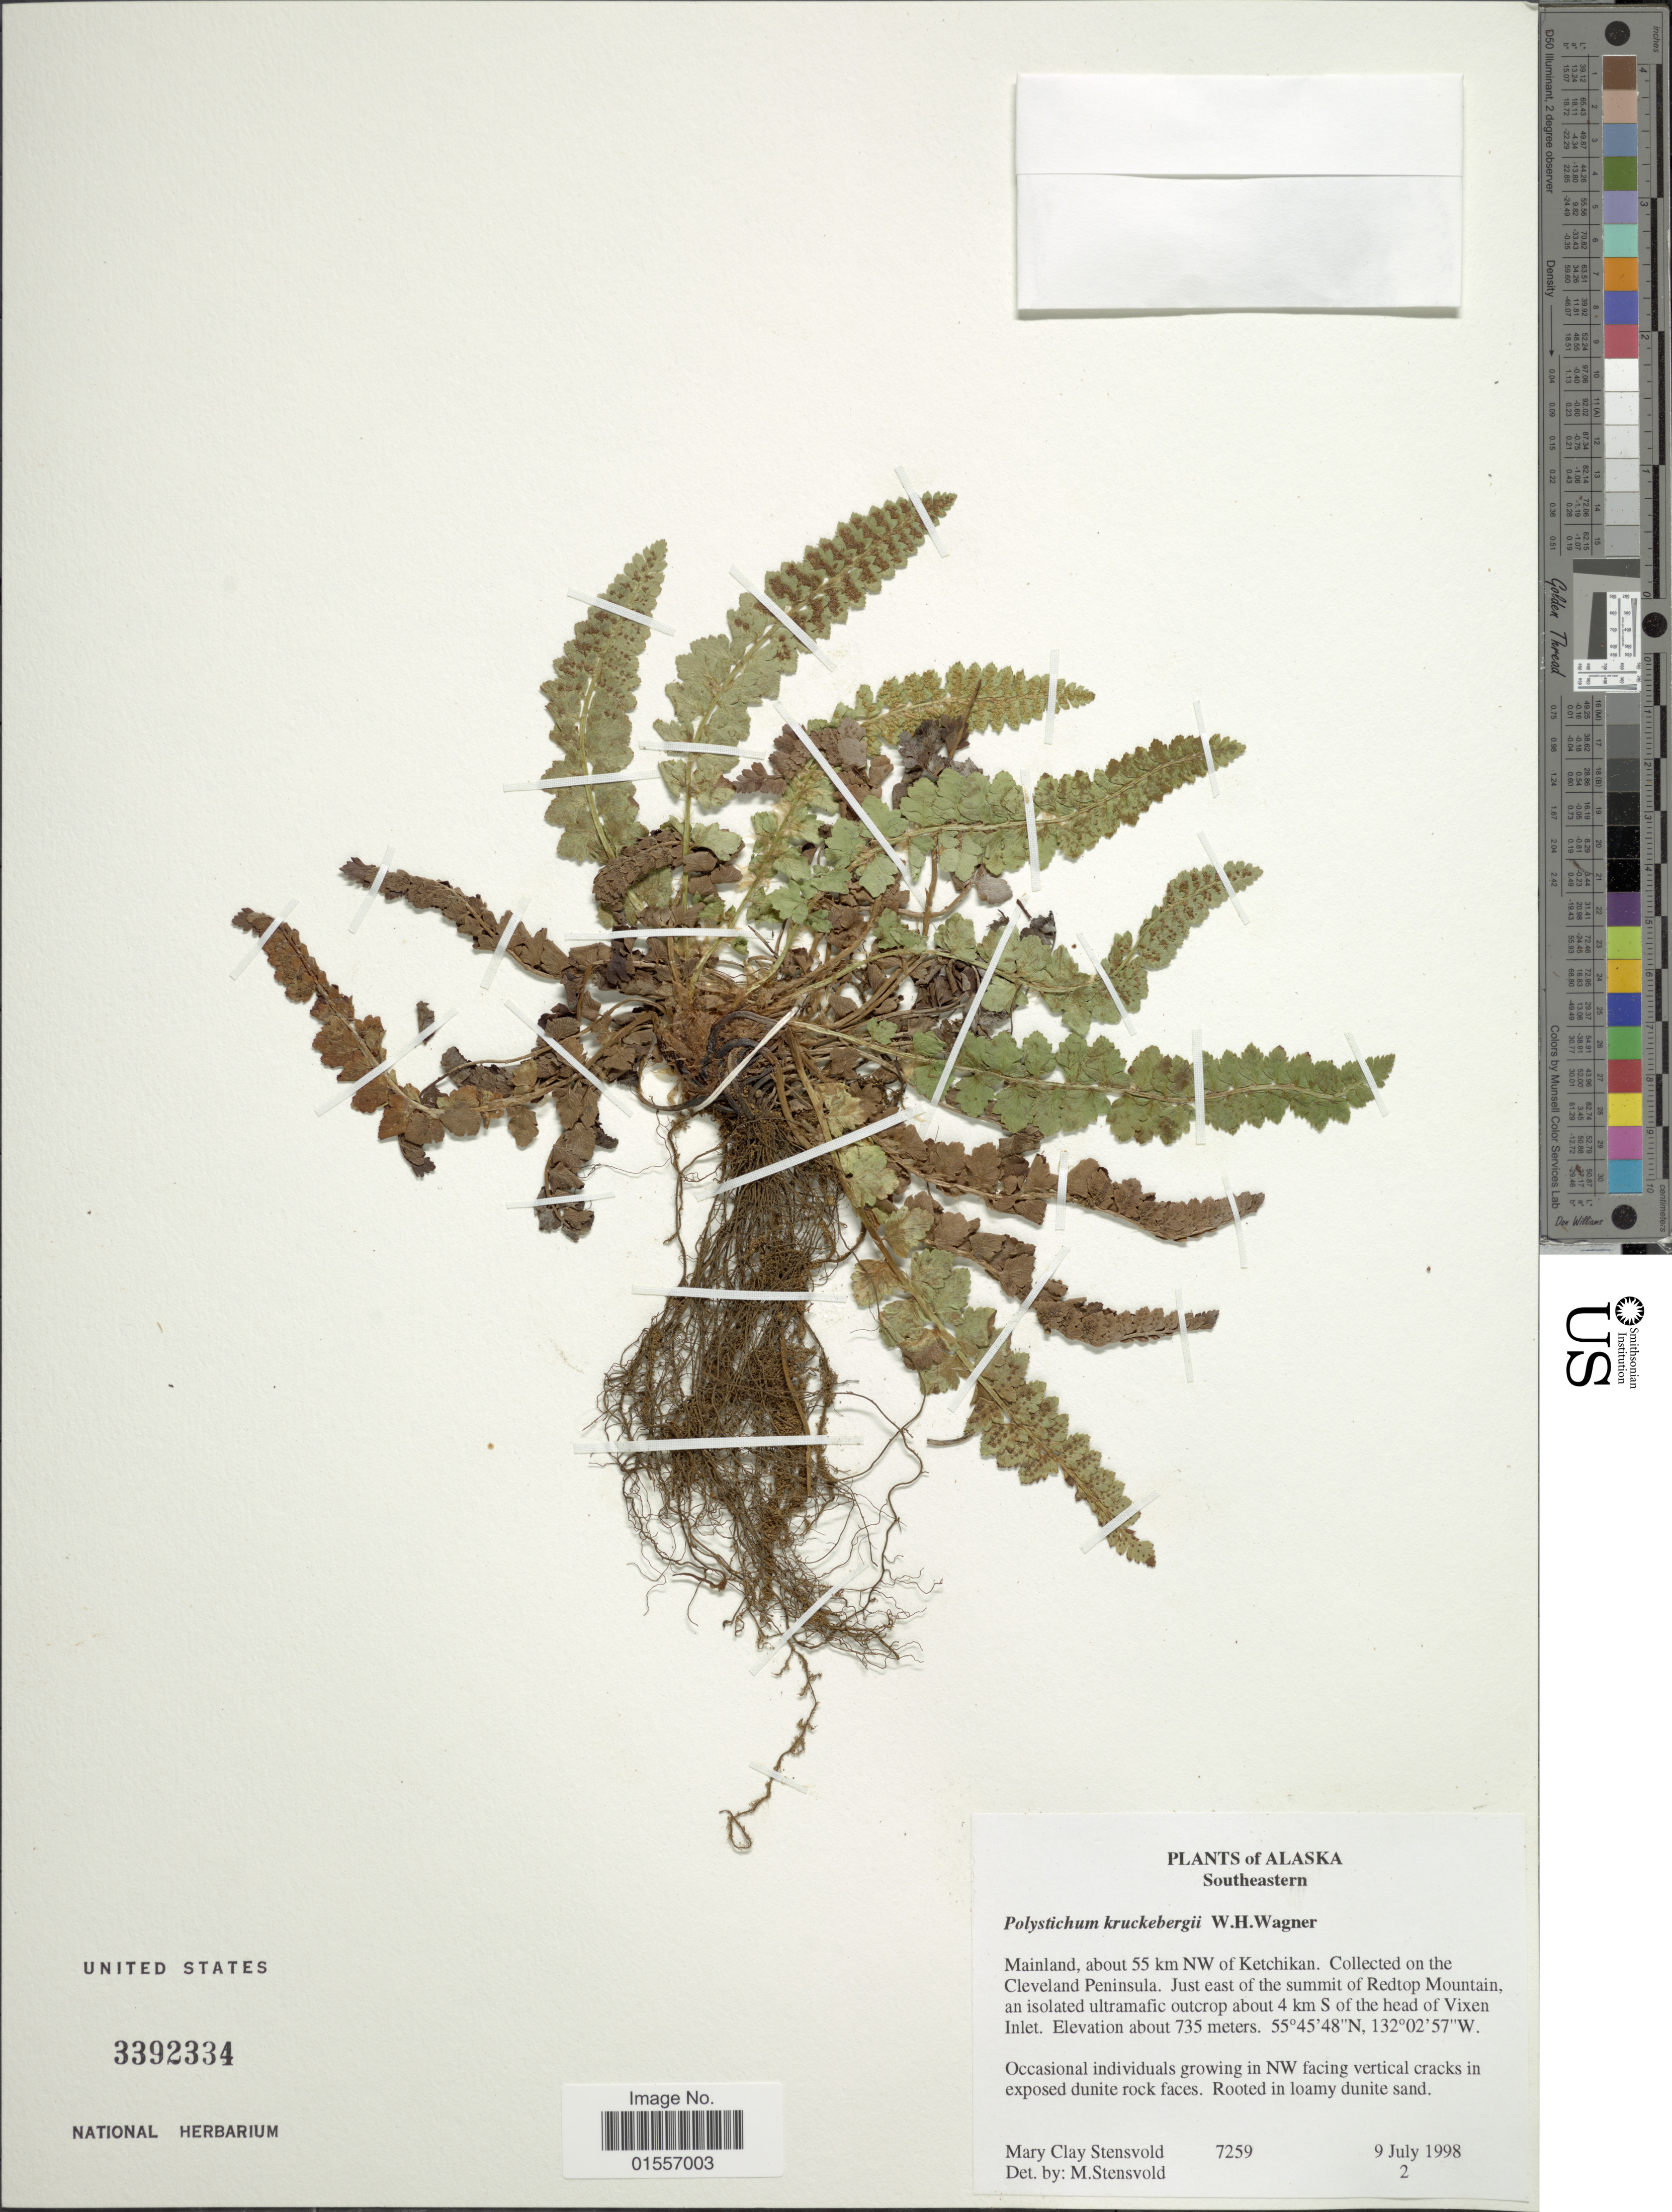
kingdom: Plantae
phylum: Tracheophyta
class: Polypodiopsida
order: Polypodiales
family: Dryopteridaceae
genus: Polystichum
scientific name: Polystichum kruckebergii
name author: W.H. Wagner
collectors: M. Stensvold & M. Stensvold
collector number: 7259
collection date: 1998-07-02/1998-07-09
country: United States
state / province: Alaska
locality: Southeastern, Mainland, about 55 km NW of Ketchikan, Collected on the Cleveland Peninsula, Just east of the summit of Redtop Mountain, an isolated ultramafic outcrop about 4 km S of the head of Vixen Inlet.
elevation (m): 735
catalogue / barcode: US 3392334